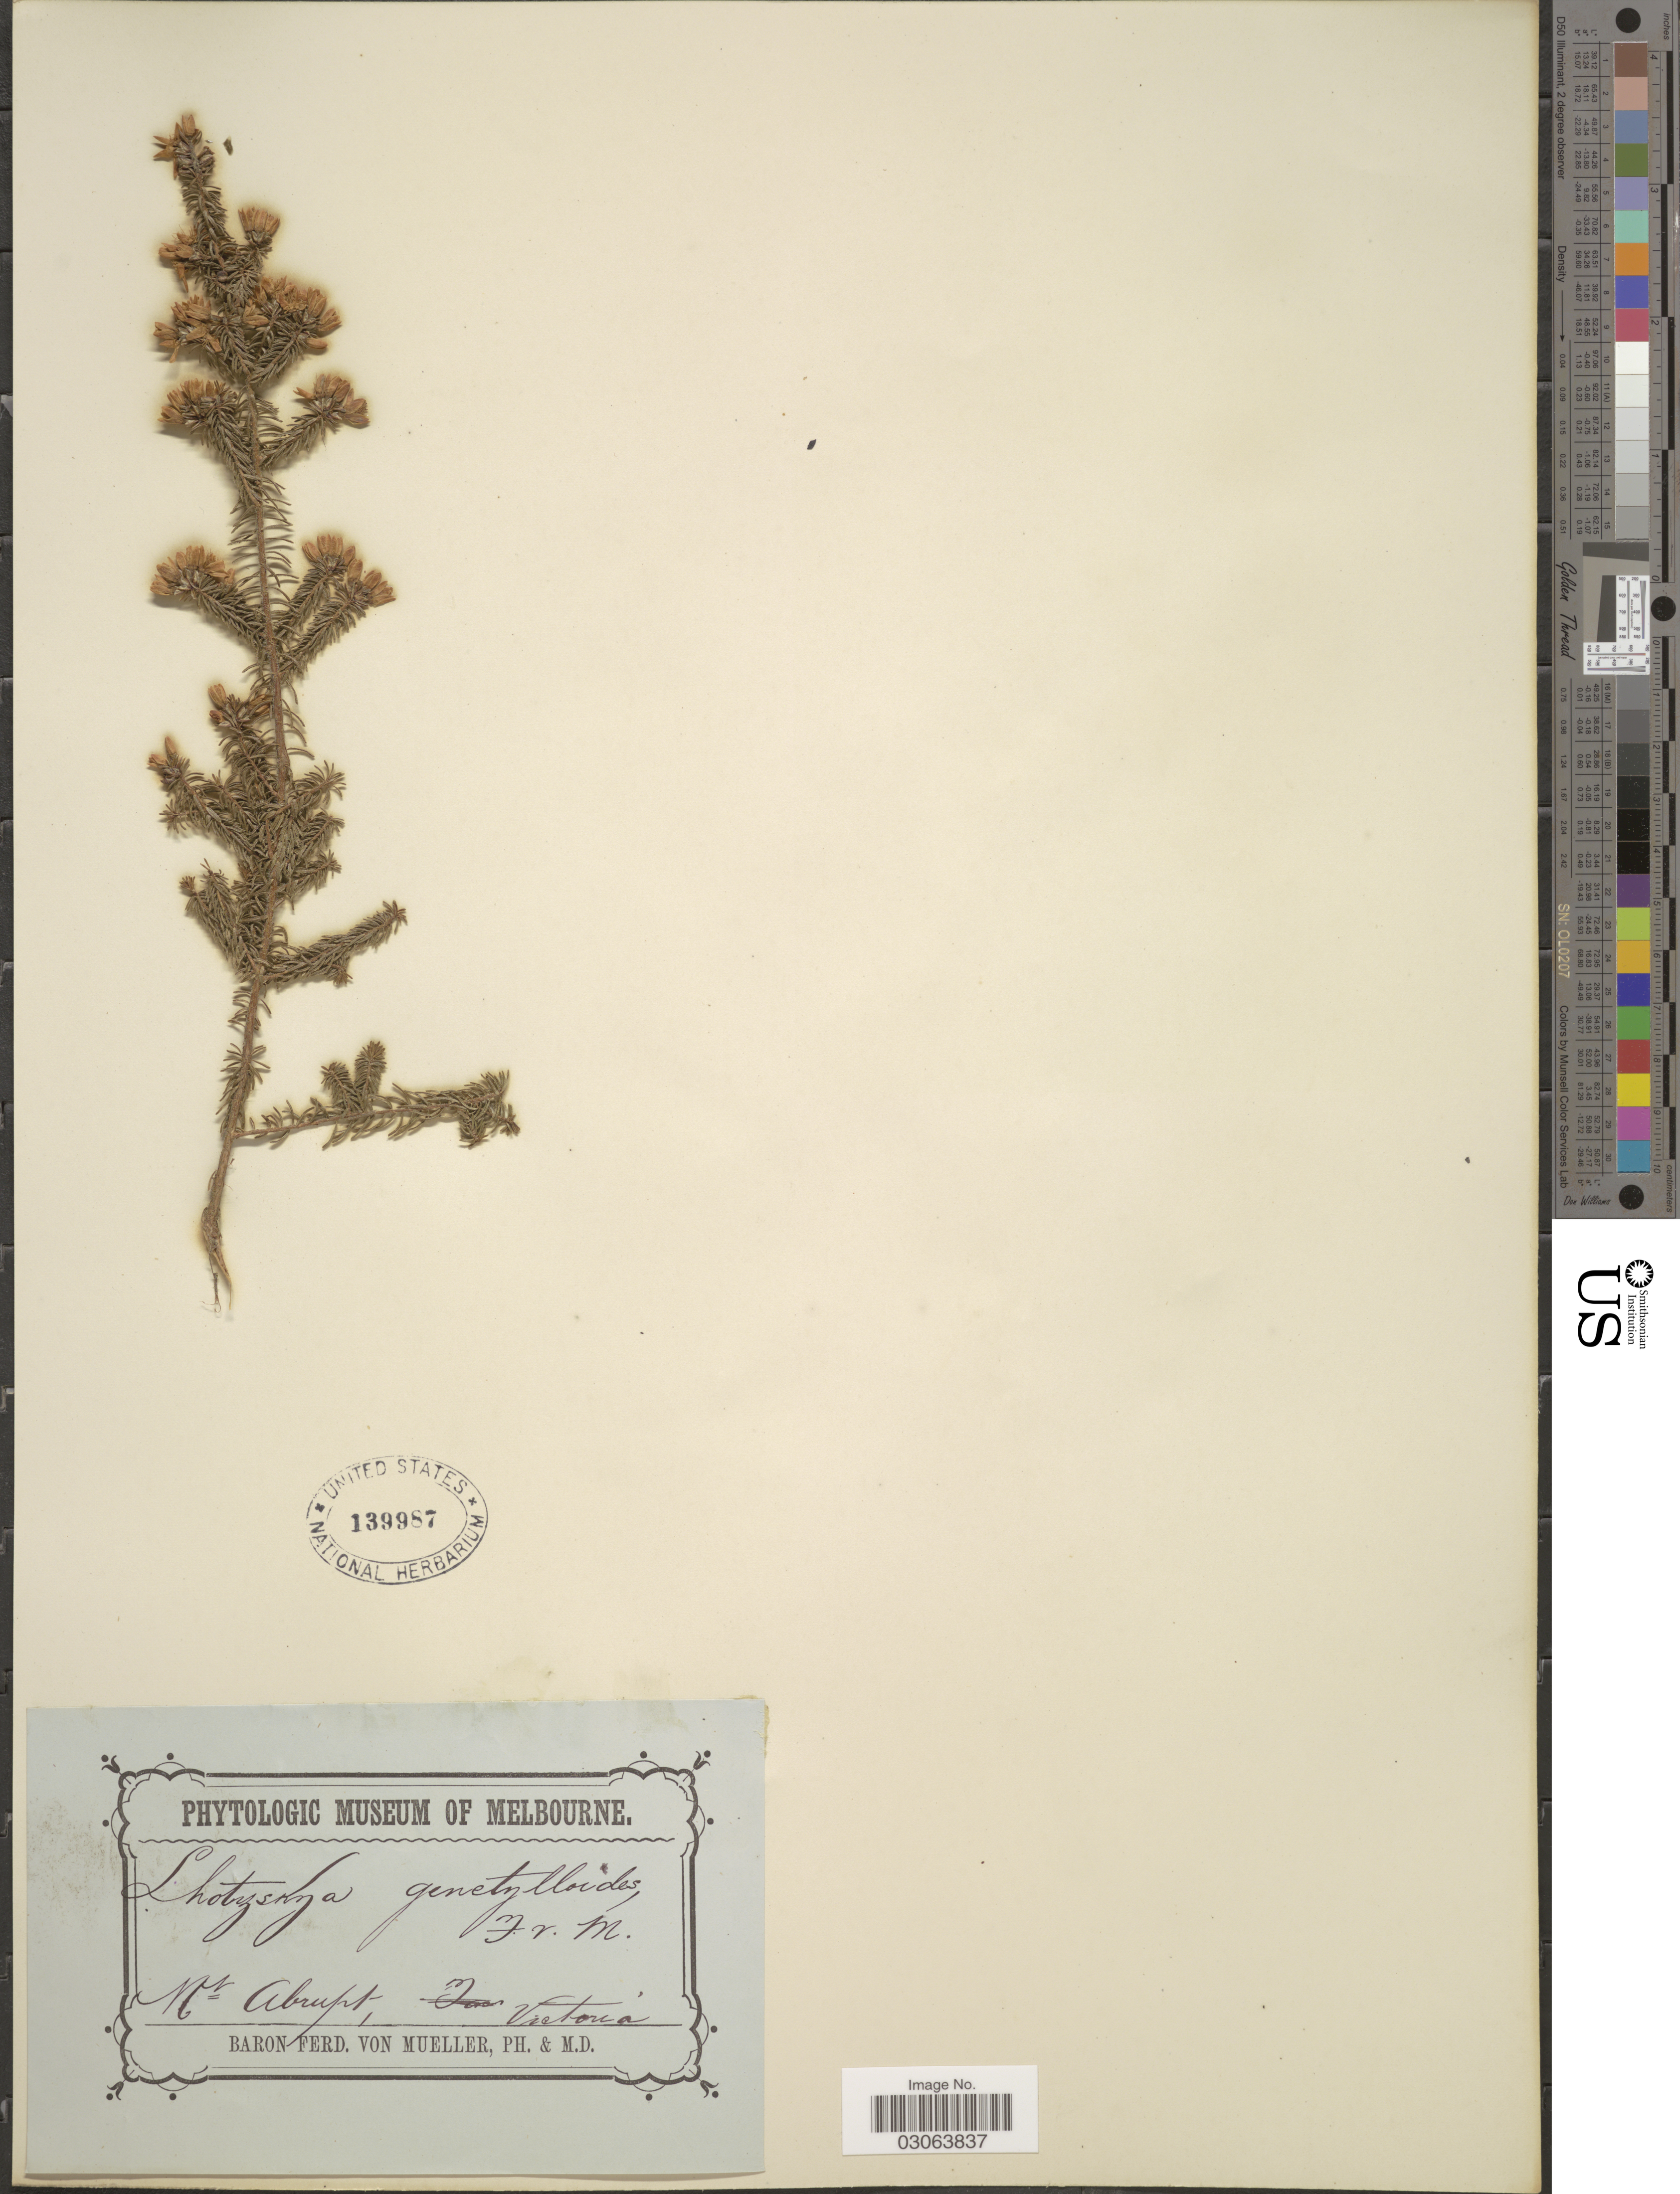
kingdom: Plantae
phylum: Tracheophyta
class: Magnoliopsida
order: Myrtales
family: Myrtaceae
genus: Calytrix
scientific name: Calytrix alpestris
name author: Court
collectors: F. Mueller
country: Australia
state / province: Victoria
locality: Mt. Abrupt, Victoria.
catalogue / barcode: US 139987